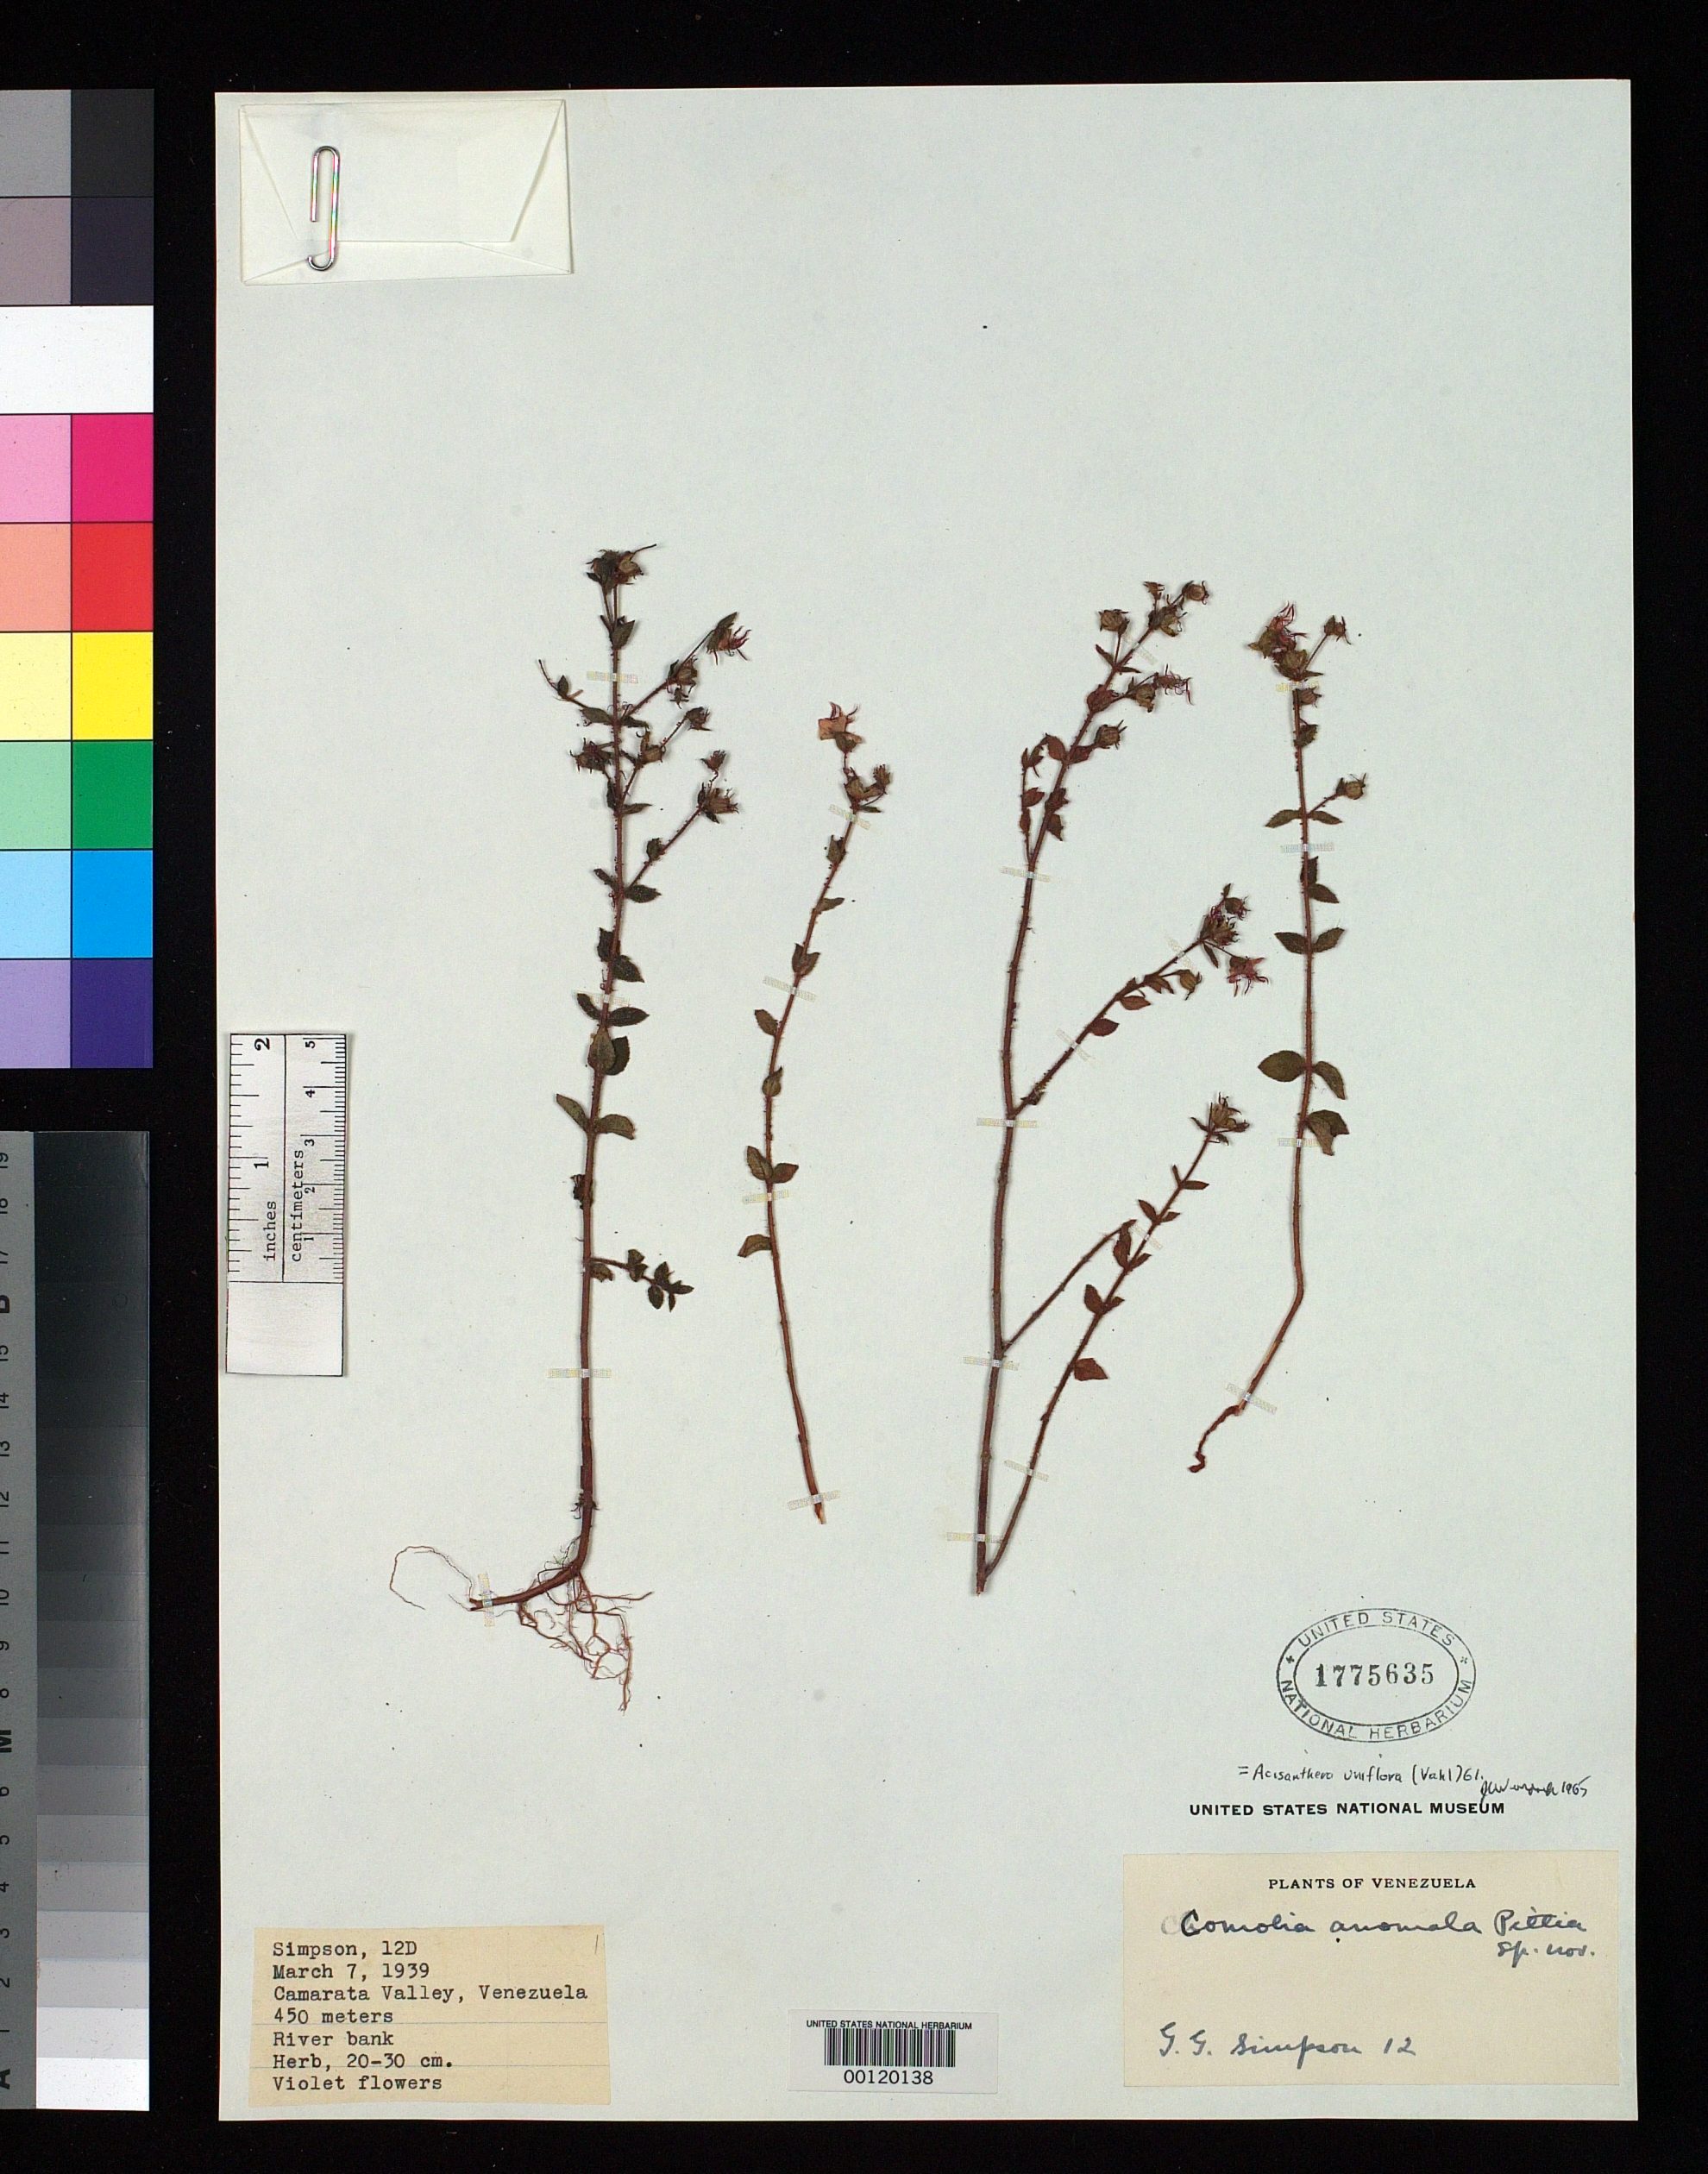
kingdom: Plantae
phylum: Tracheophyta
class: Magnoliopsida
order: Myrtales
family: Melastomataceae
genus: Comolia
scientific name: Comolia anomala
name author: Pittier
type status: Type Collection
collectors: G. Simpson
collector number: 12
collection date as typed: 07 Mar 1939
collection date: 1939-03-07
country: Venezuela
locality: Camarata Valley.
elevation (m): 450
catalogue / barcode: US 1775635